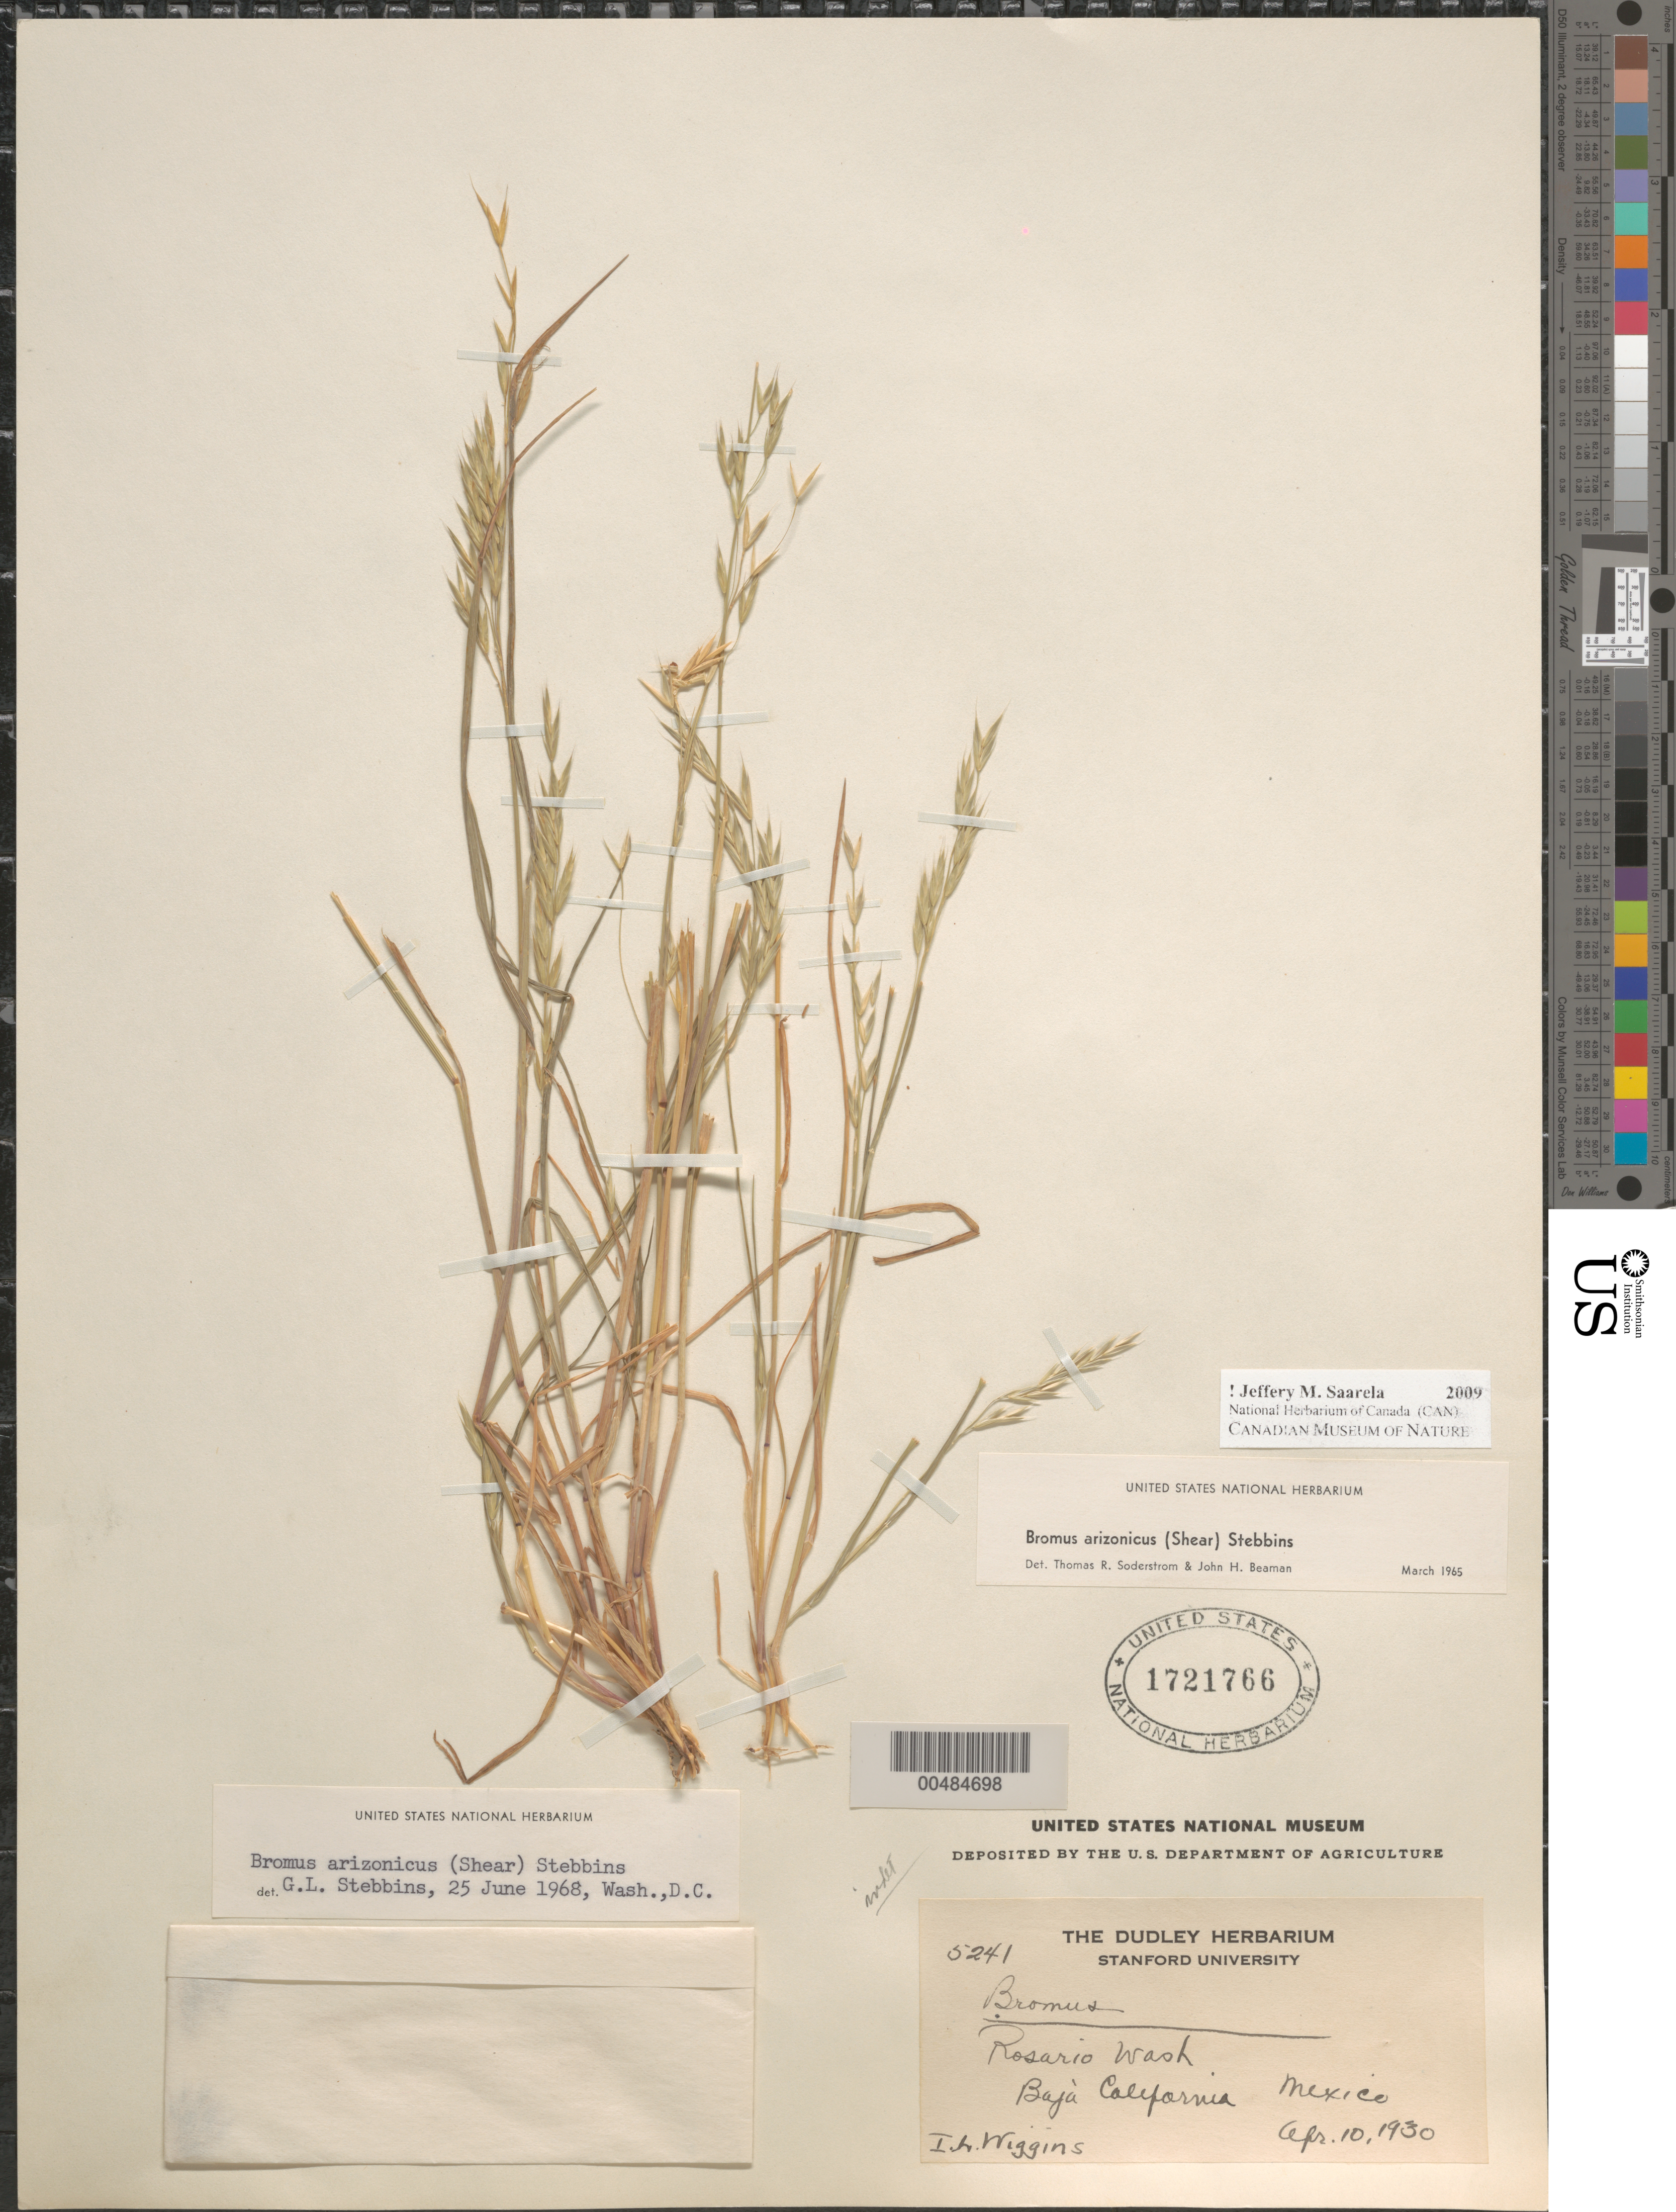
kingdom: Plantae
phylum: Tracheophyta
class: Liliopsida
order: Poales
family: Poaceae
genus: Bromus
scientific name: Bromus arizonicus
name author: (Shear) Stebbins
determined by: Stebbins, G. L.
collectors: I. L. Wiggins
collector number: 5241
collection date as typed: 10 Apr 1930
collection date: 1930-04-10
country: Mexico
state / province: Baja California Norte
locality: Rosario Wash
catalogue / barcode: US 1721766